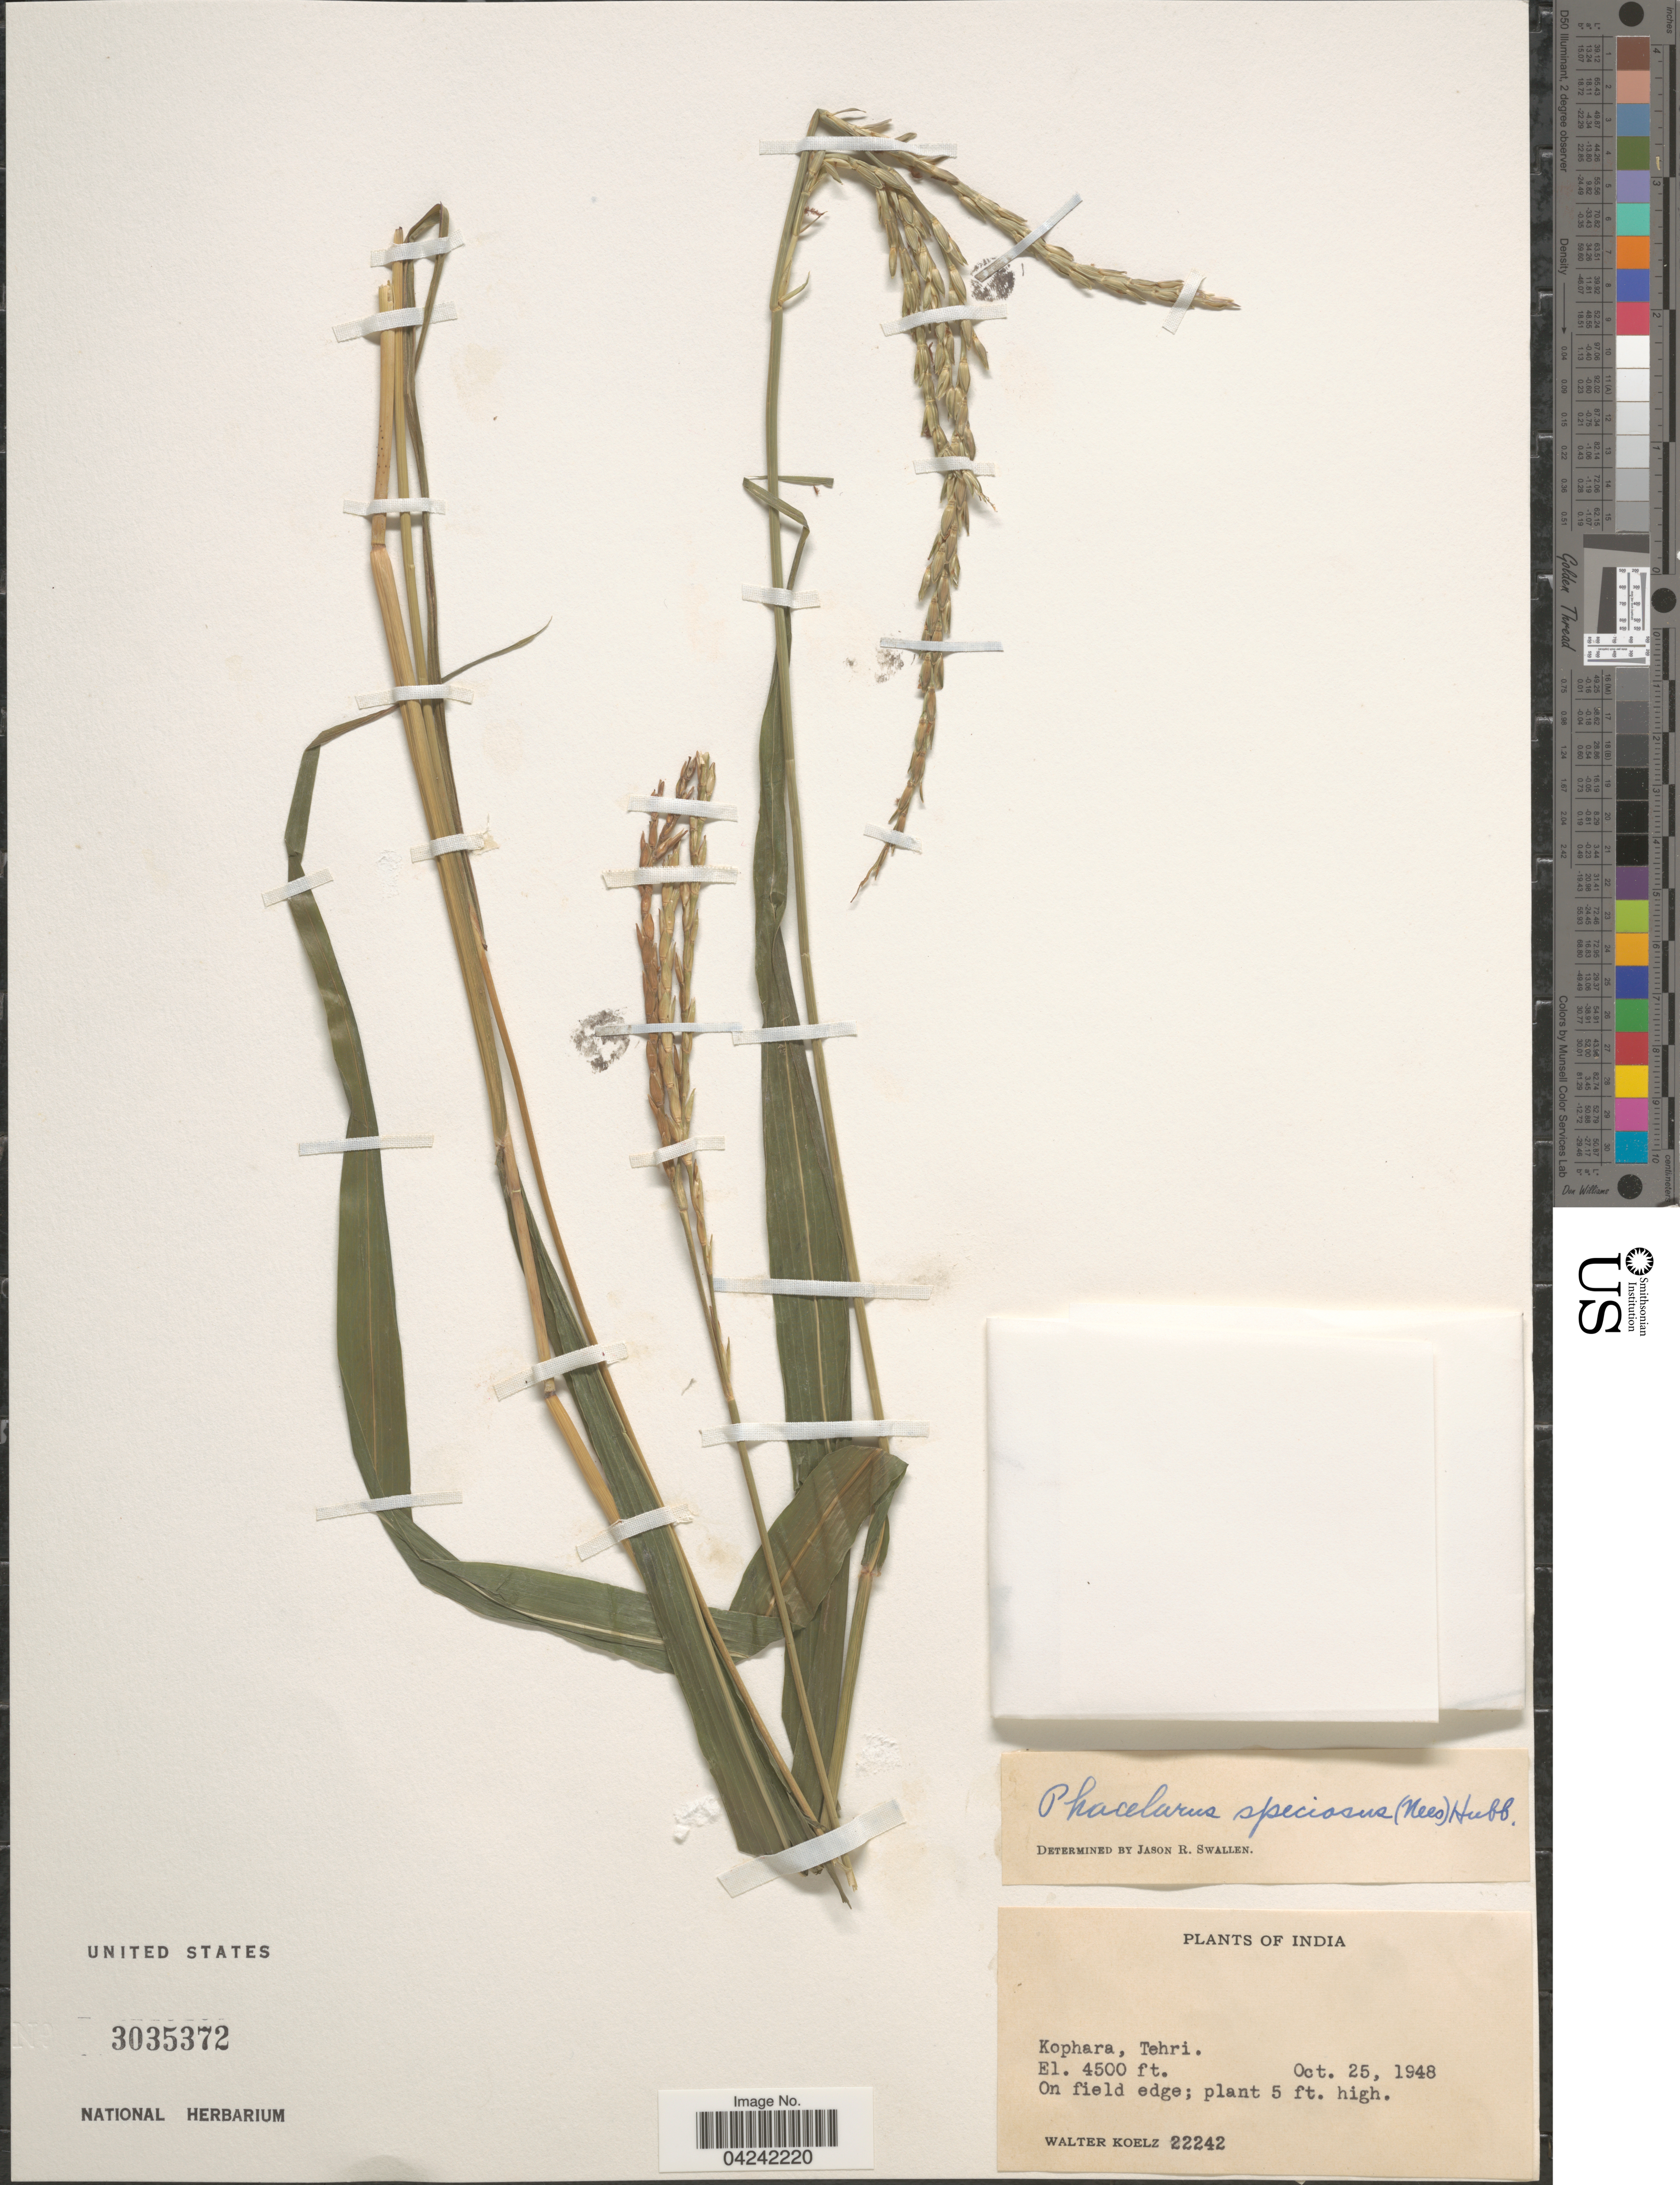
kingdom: Plantae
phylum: Tracheophyta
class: Liliopsida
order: Poales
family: Poaceae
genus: Phacelurus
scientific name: Phacelurus speciosus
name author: (Steud.) C. E. Hubb.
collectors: W. N. Koelz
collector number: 22242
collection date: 1948-10-25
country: India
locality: Kophara, Tehri.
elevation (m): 1372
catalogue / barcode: US 3035372